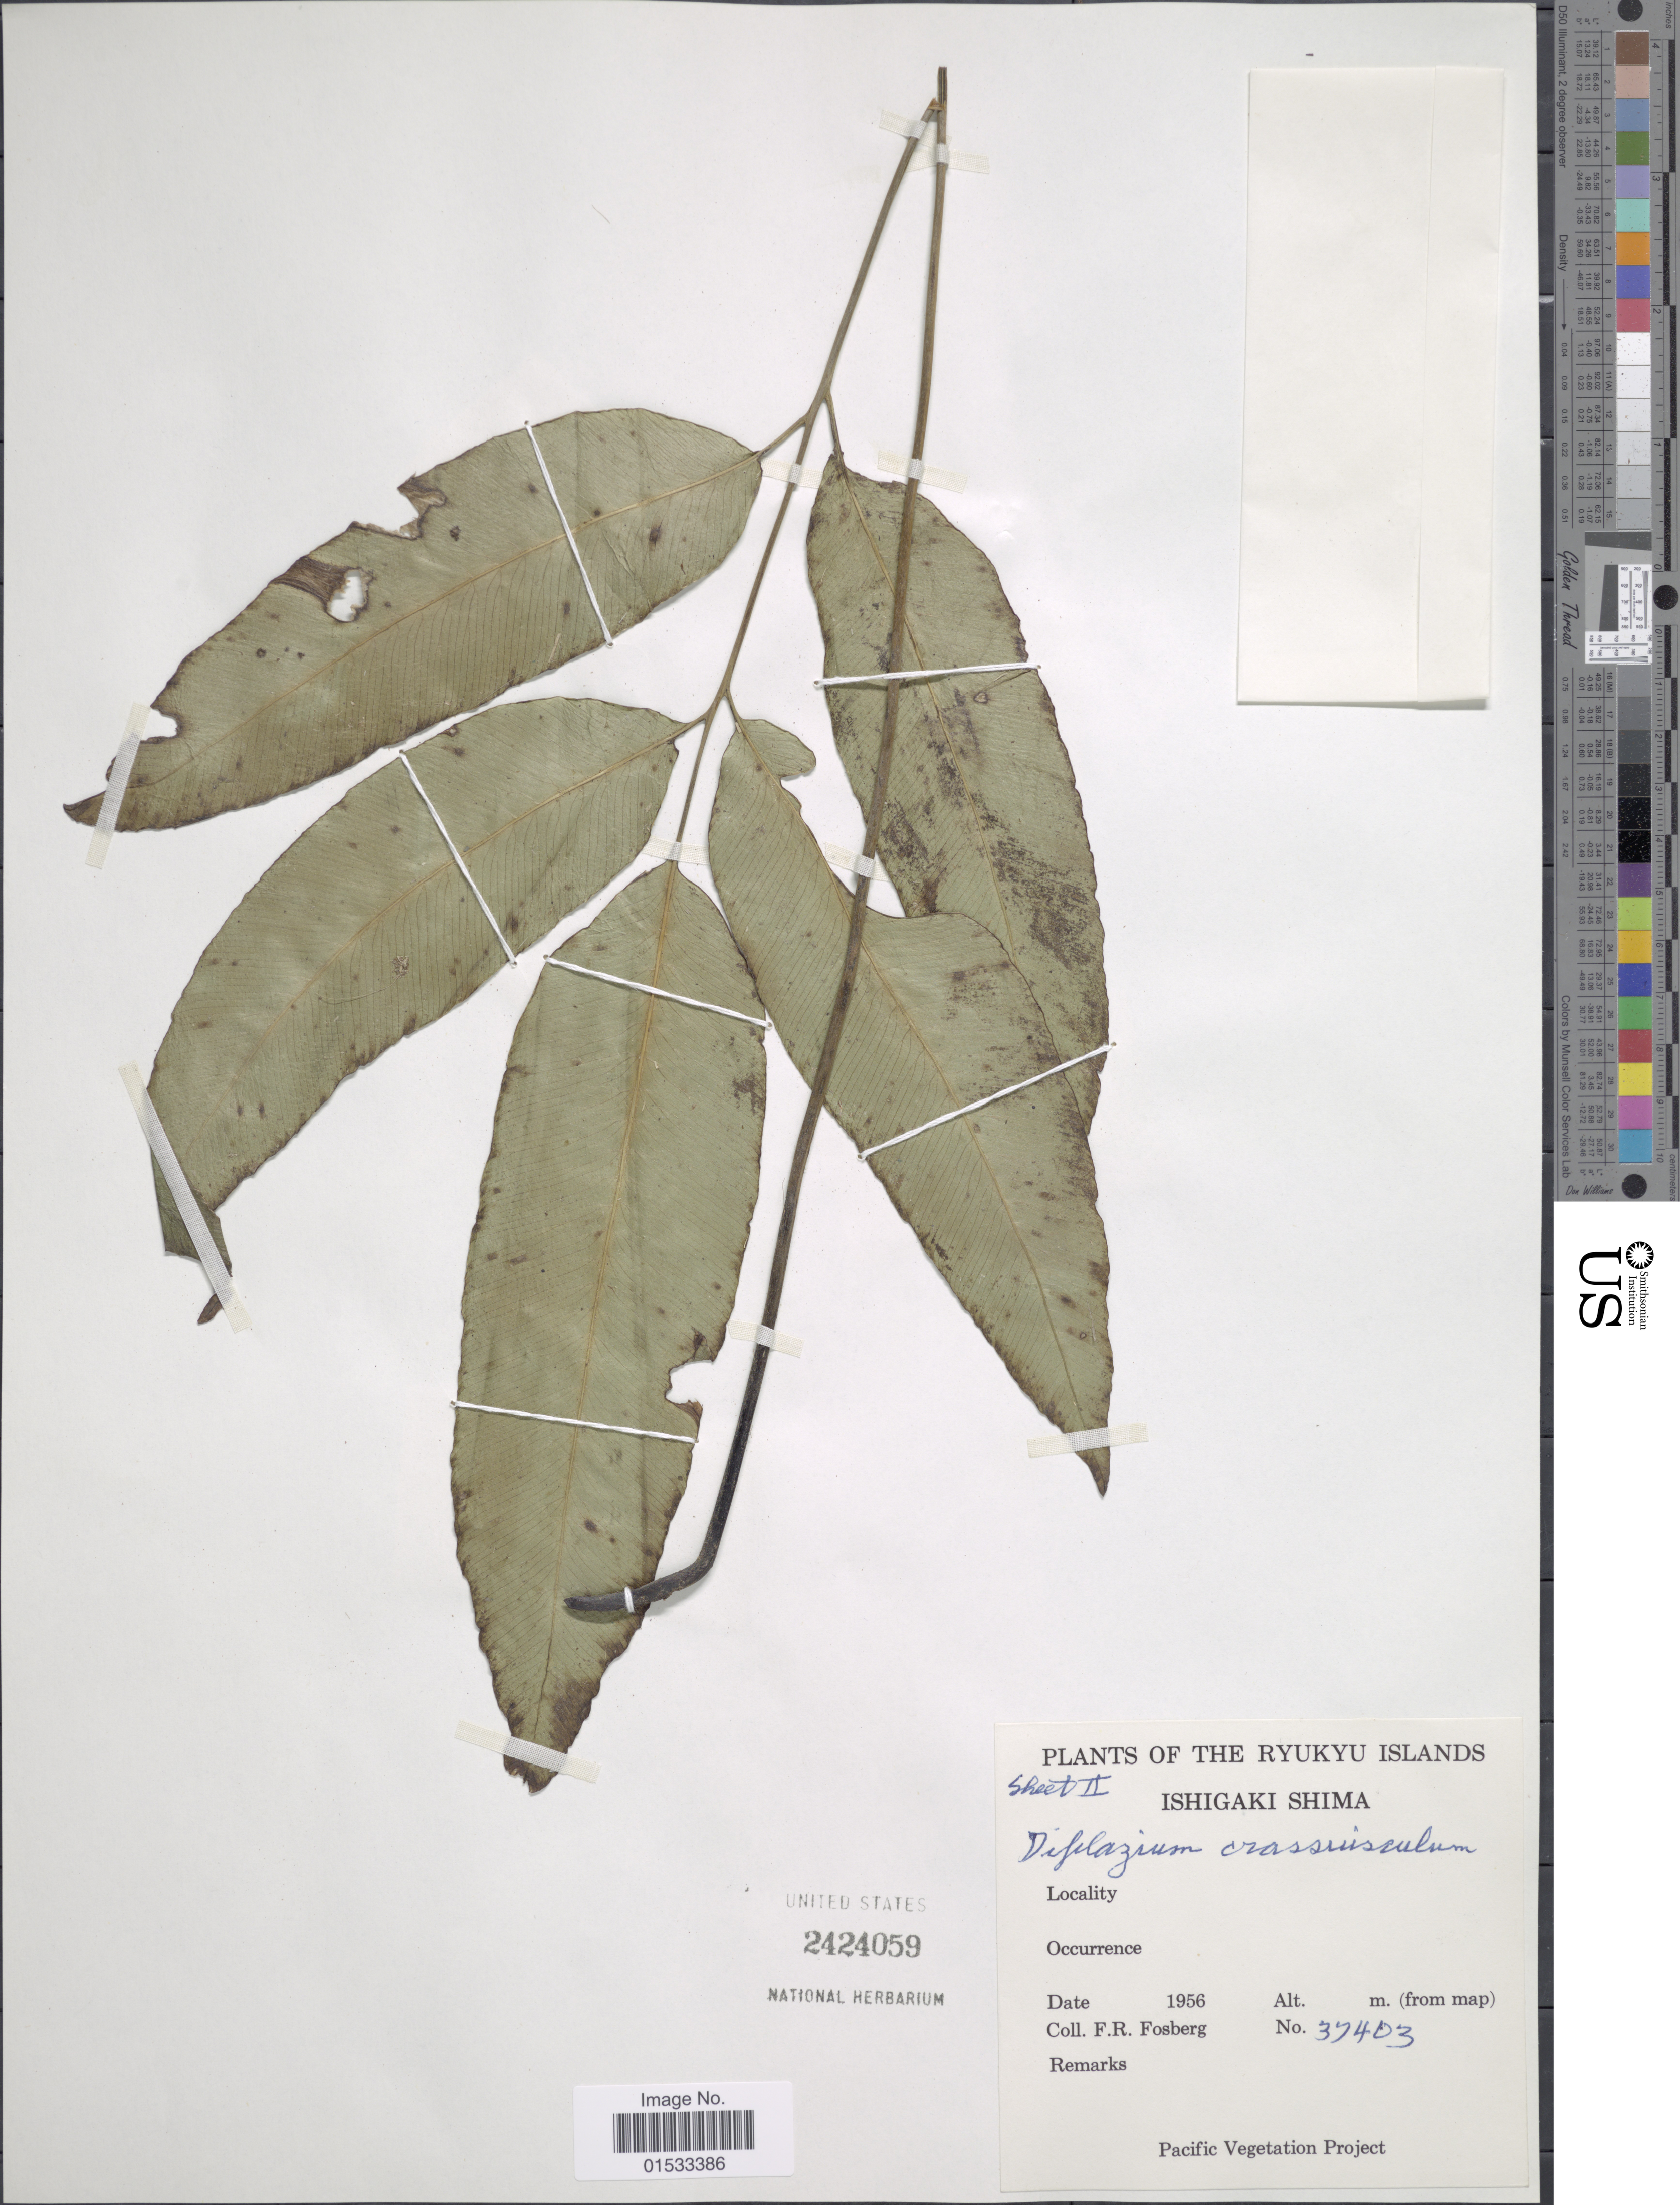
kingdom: Plantae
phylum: Tracheophyta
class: Polypodiopsida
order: Polypodiales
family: Athyriaceae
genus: Diplazium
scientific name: Diplazium crassiusculum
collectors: F. R. Fosberg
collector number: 37403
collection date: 1956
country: Japan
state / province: Okinawa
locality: Ishigaki Shima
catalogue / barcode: US 2424059